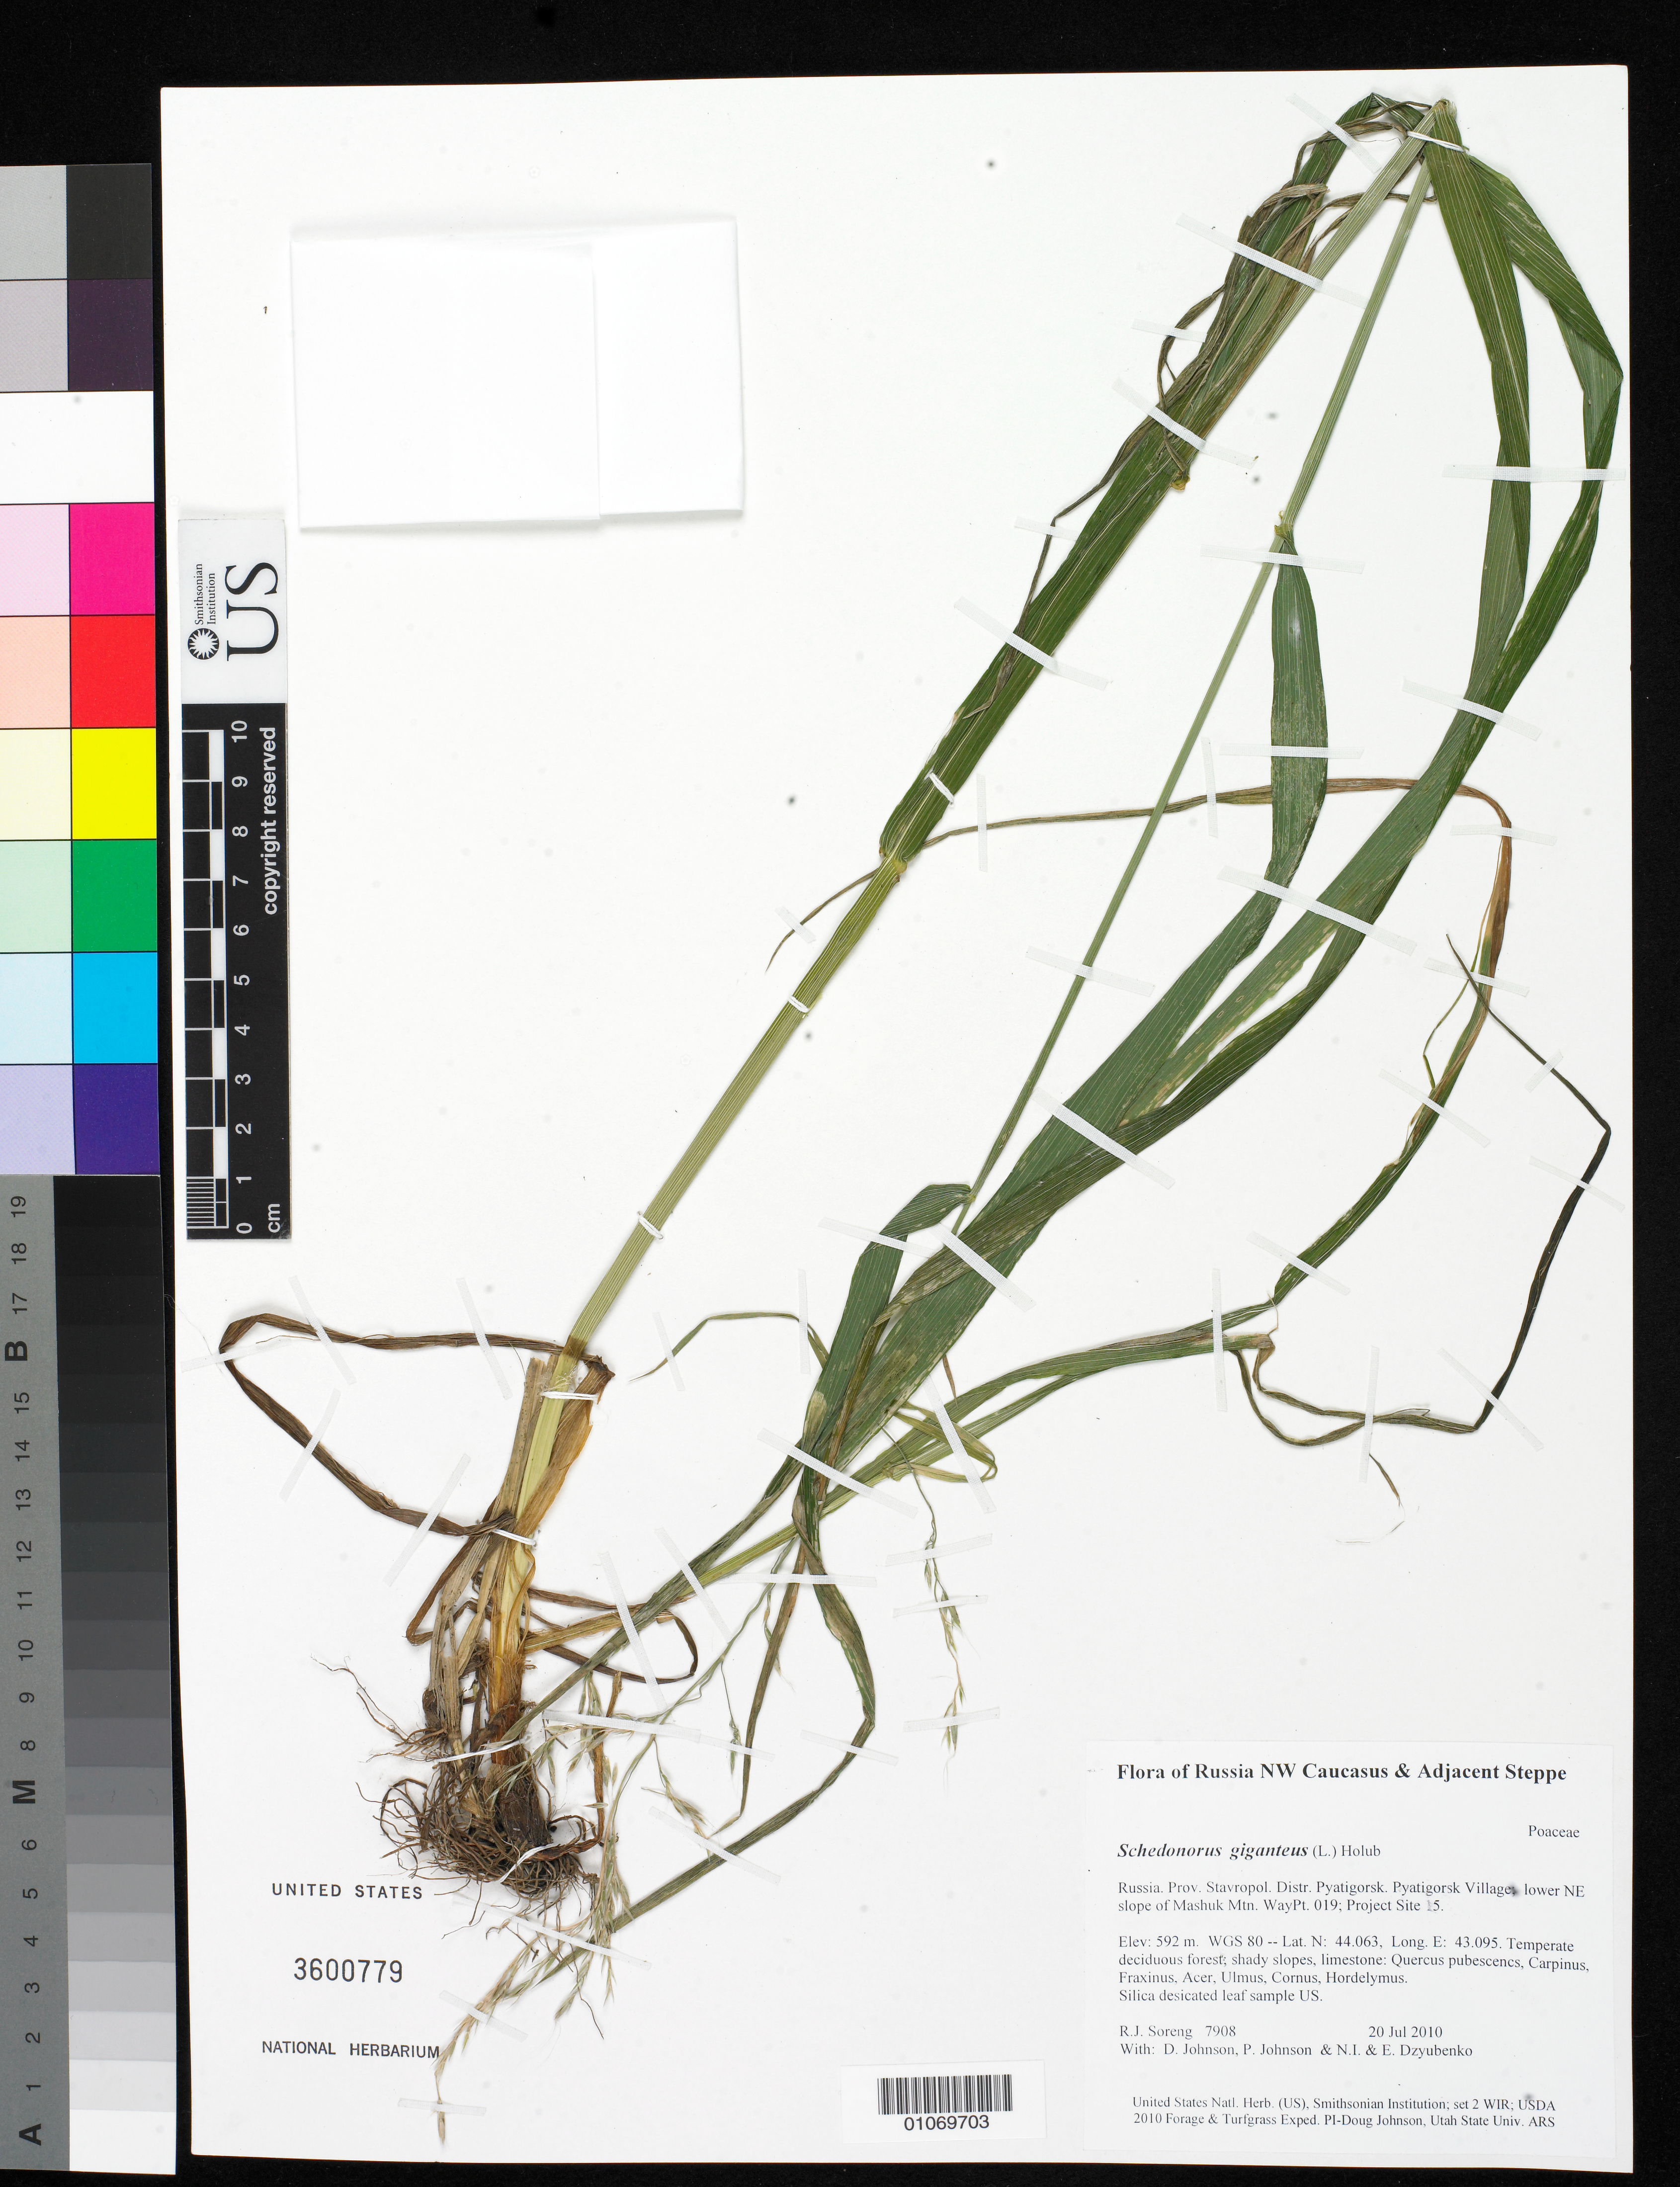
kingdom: Plantae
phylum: Tracheophyta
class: Liliopsida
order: Poales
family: Poaceae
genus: Lolium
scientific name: Lolium giganteum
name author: (L.) Darbysh.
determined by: Poaceae Reorganization Project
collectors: R. J. Soreng, D. Johnson, P. Johnson, N. Dzyubenko & E. Dzyubenko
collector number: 7908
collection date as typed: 20 Jul 2010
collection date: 2010-07-20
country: Russian Federation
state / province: Stavropol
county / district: Pyatigorsk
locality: Pyatigorsk Village; lower NE slope of Mashuk Mtn.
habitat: Temperate deciduous forest; shady slopes, limestone: Quercus pubescencs, Carpinus, Fraxinus, Acer, Ulmus, Cornus, Hordelymus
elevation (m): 592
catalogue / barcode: US 3600779